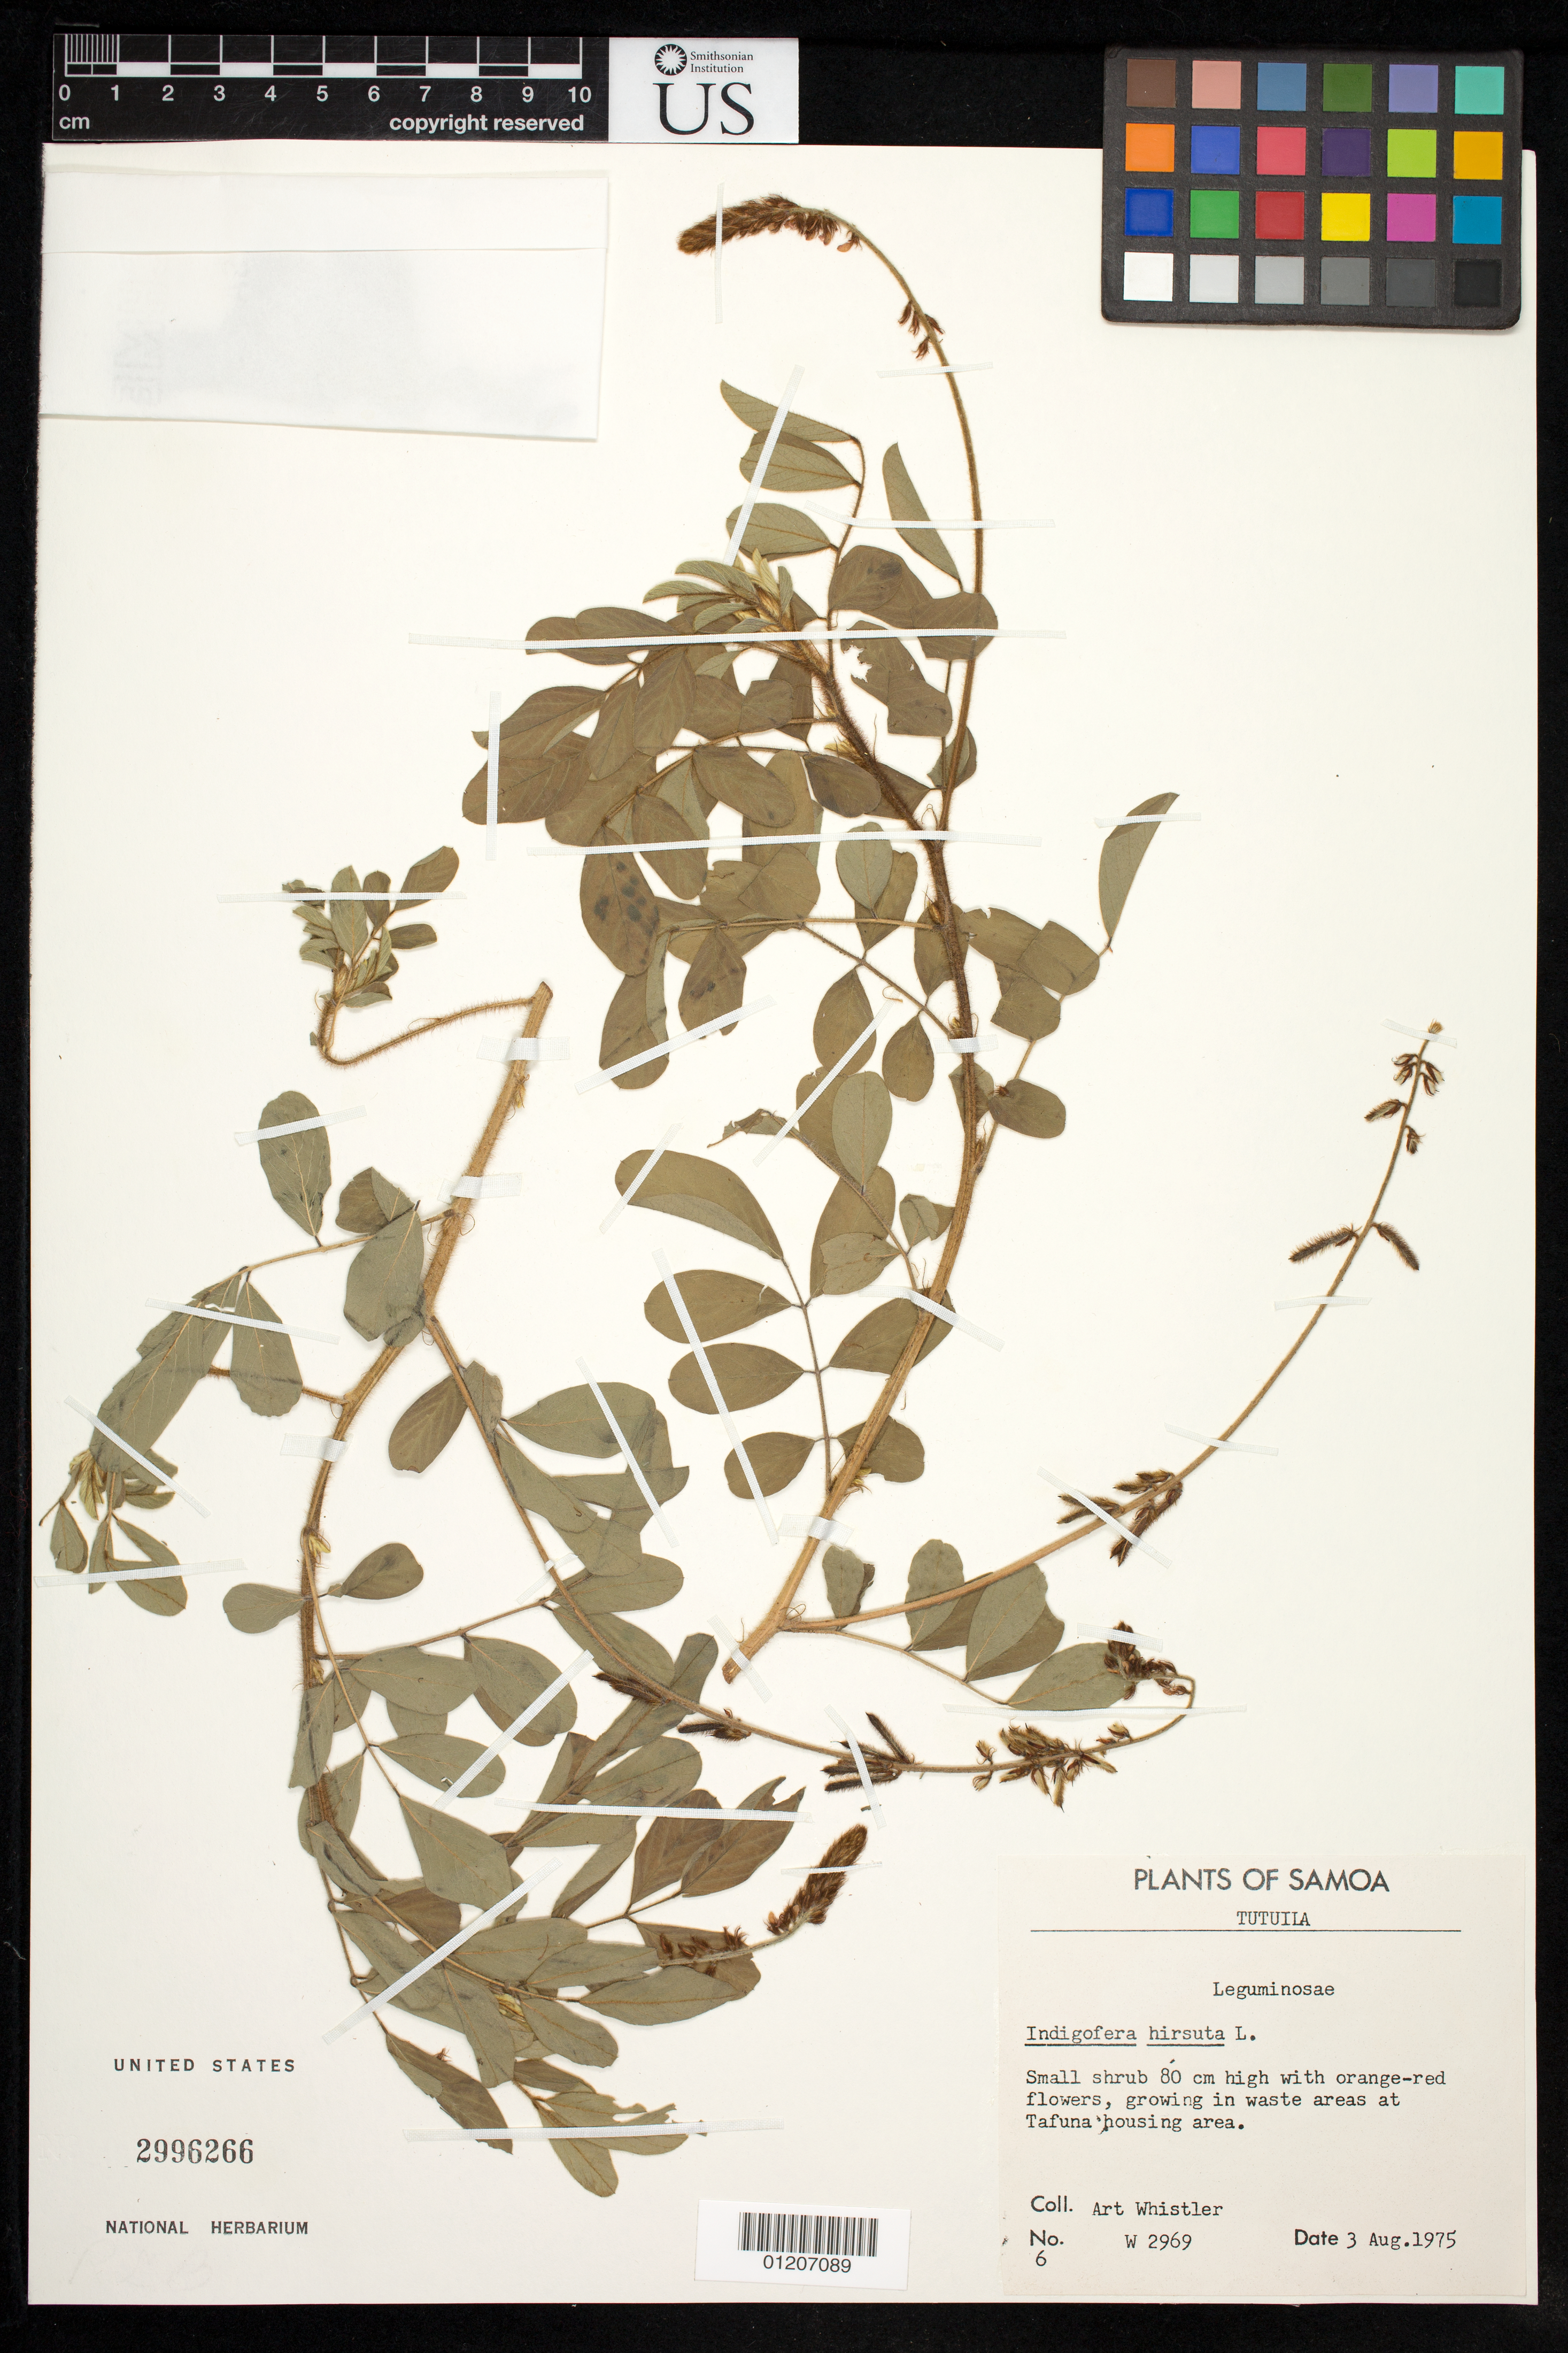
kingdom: Plantae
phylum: Tracheophyta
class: Magnoliopsida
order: Fabales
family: Fabaceae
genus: Indigofera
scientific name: Indigofera hirsuta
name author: L.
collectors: A. Whistler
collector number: W 2969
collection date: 1975-08-03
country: American Samoa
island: Tutuila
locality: Tafuna housing area.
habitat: Growing in waste areas.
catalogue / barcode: US 2996266